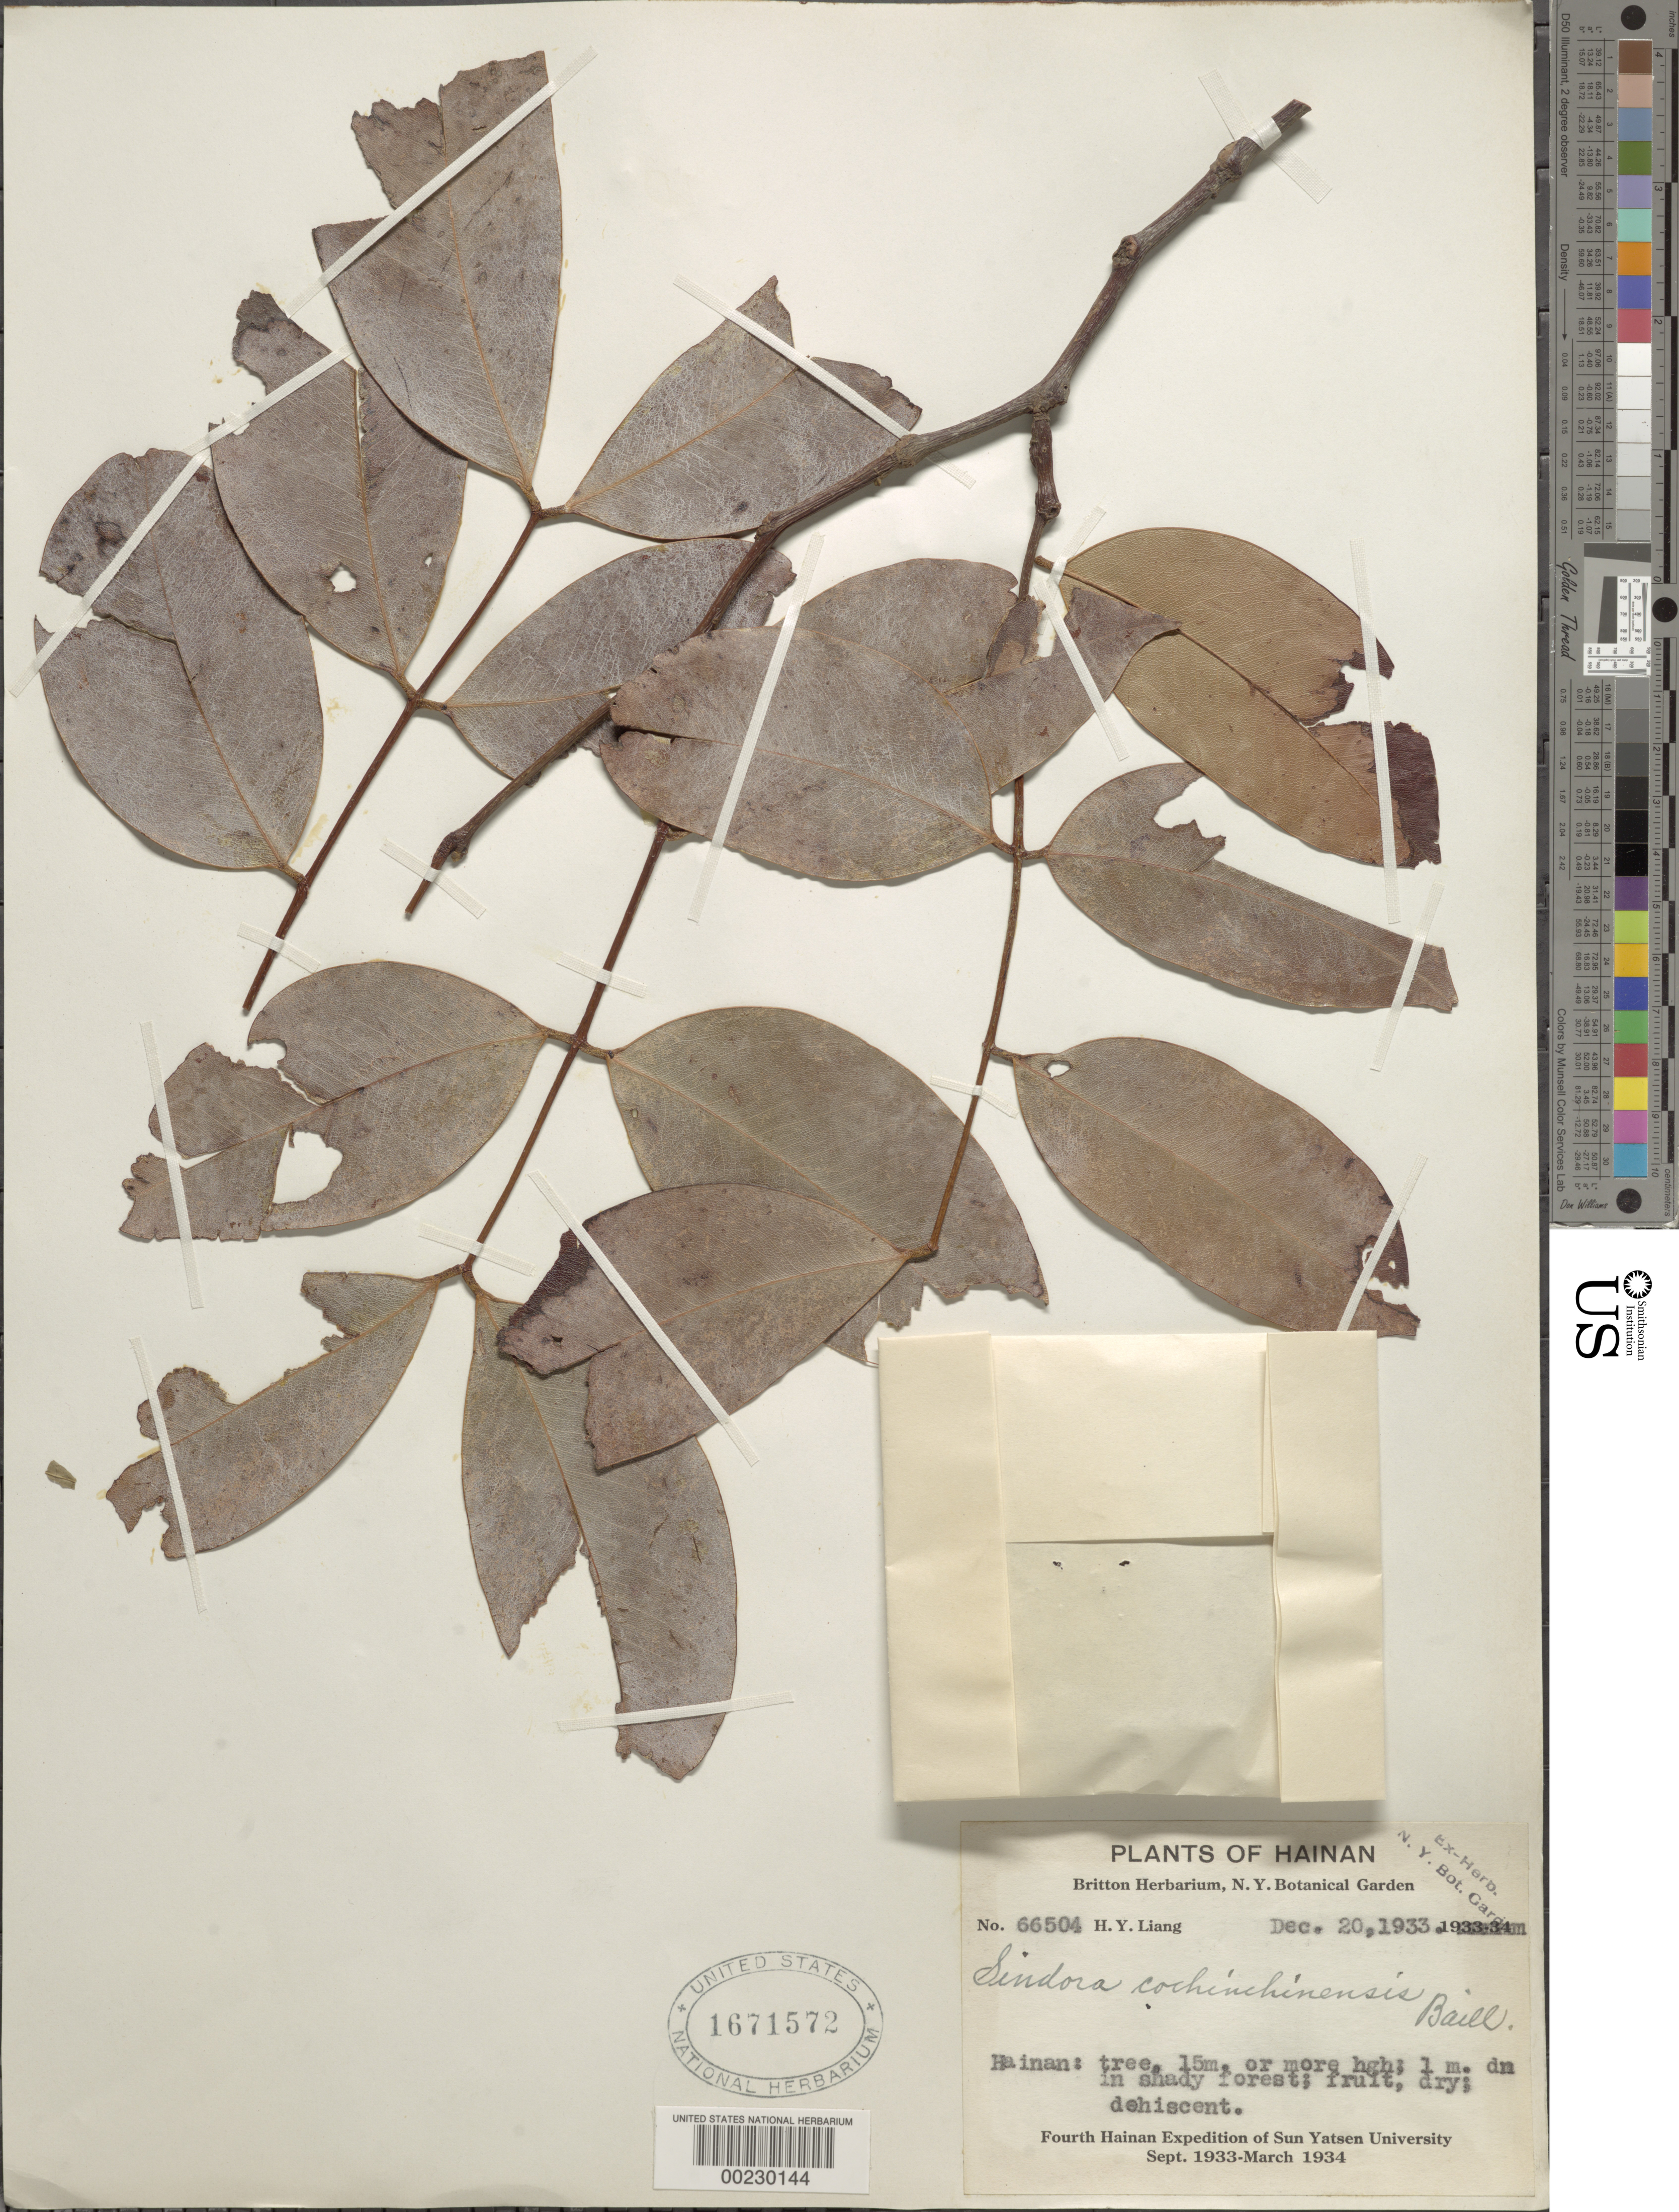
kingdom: Plantae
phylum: Tracheophyta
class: Magnoliopsida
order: Fabales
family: Fabaceae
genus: Sindora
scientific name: Sindora cochinchinensis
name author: Pierre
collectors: H. Y. Liang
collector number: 66504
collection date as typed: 20 Dec 1933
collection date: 1933-12-20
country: China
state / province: Hainan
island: Hainan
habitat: In shady forest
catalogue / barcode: US 1671572